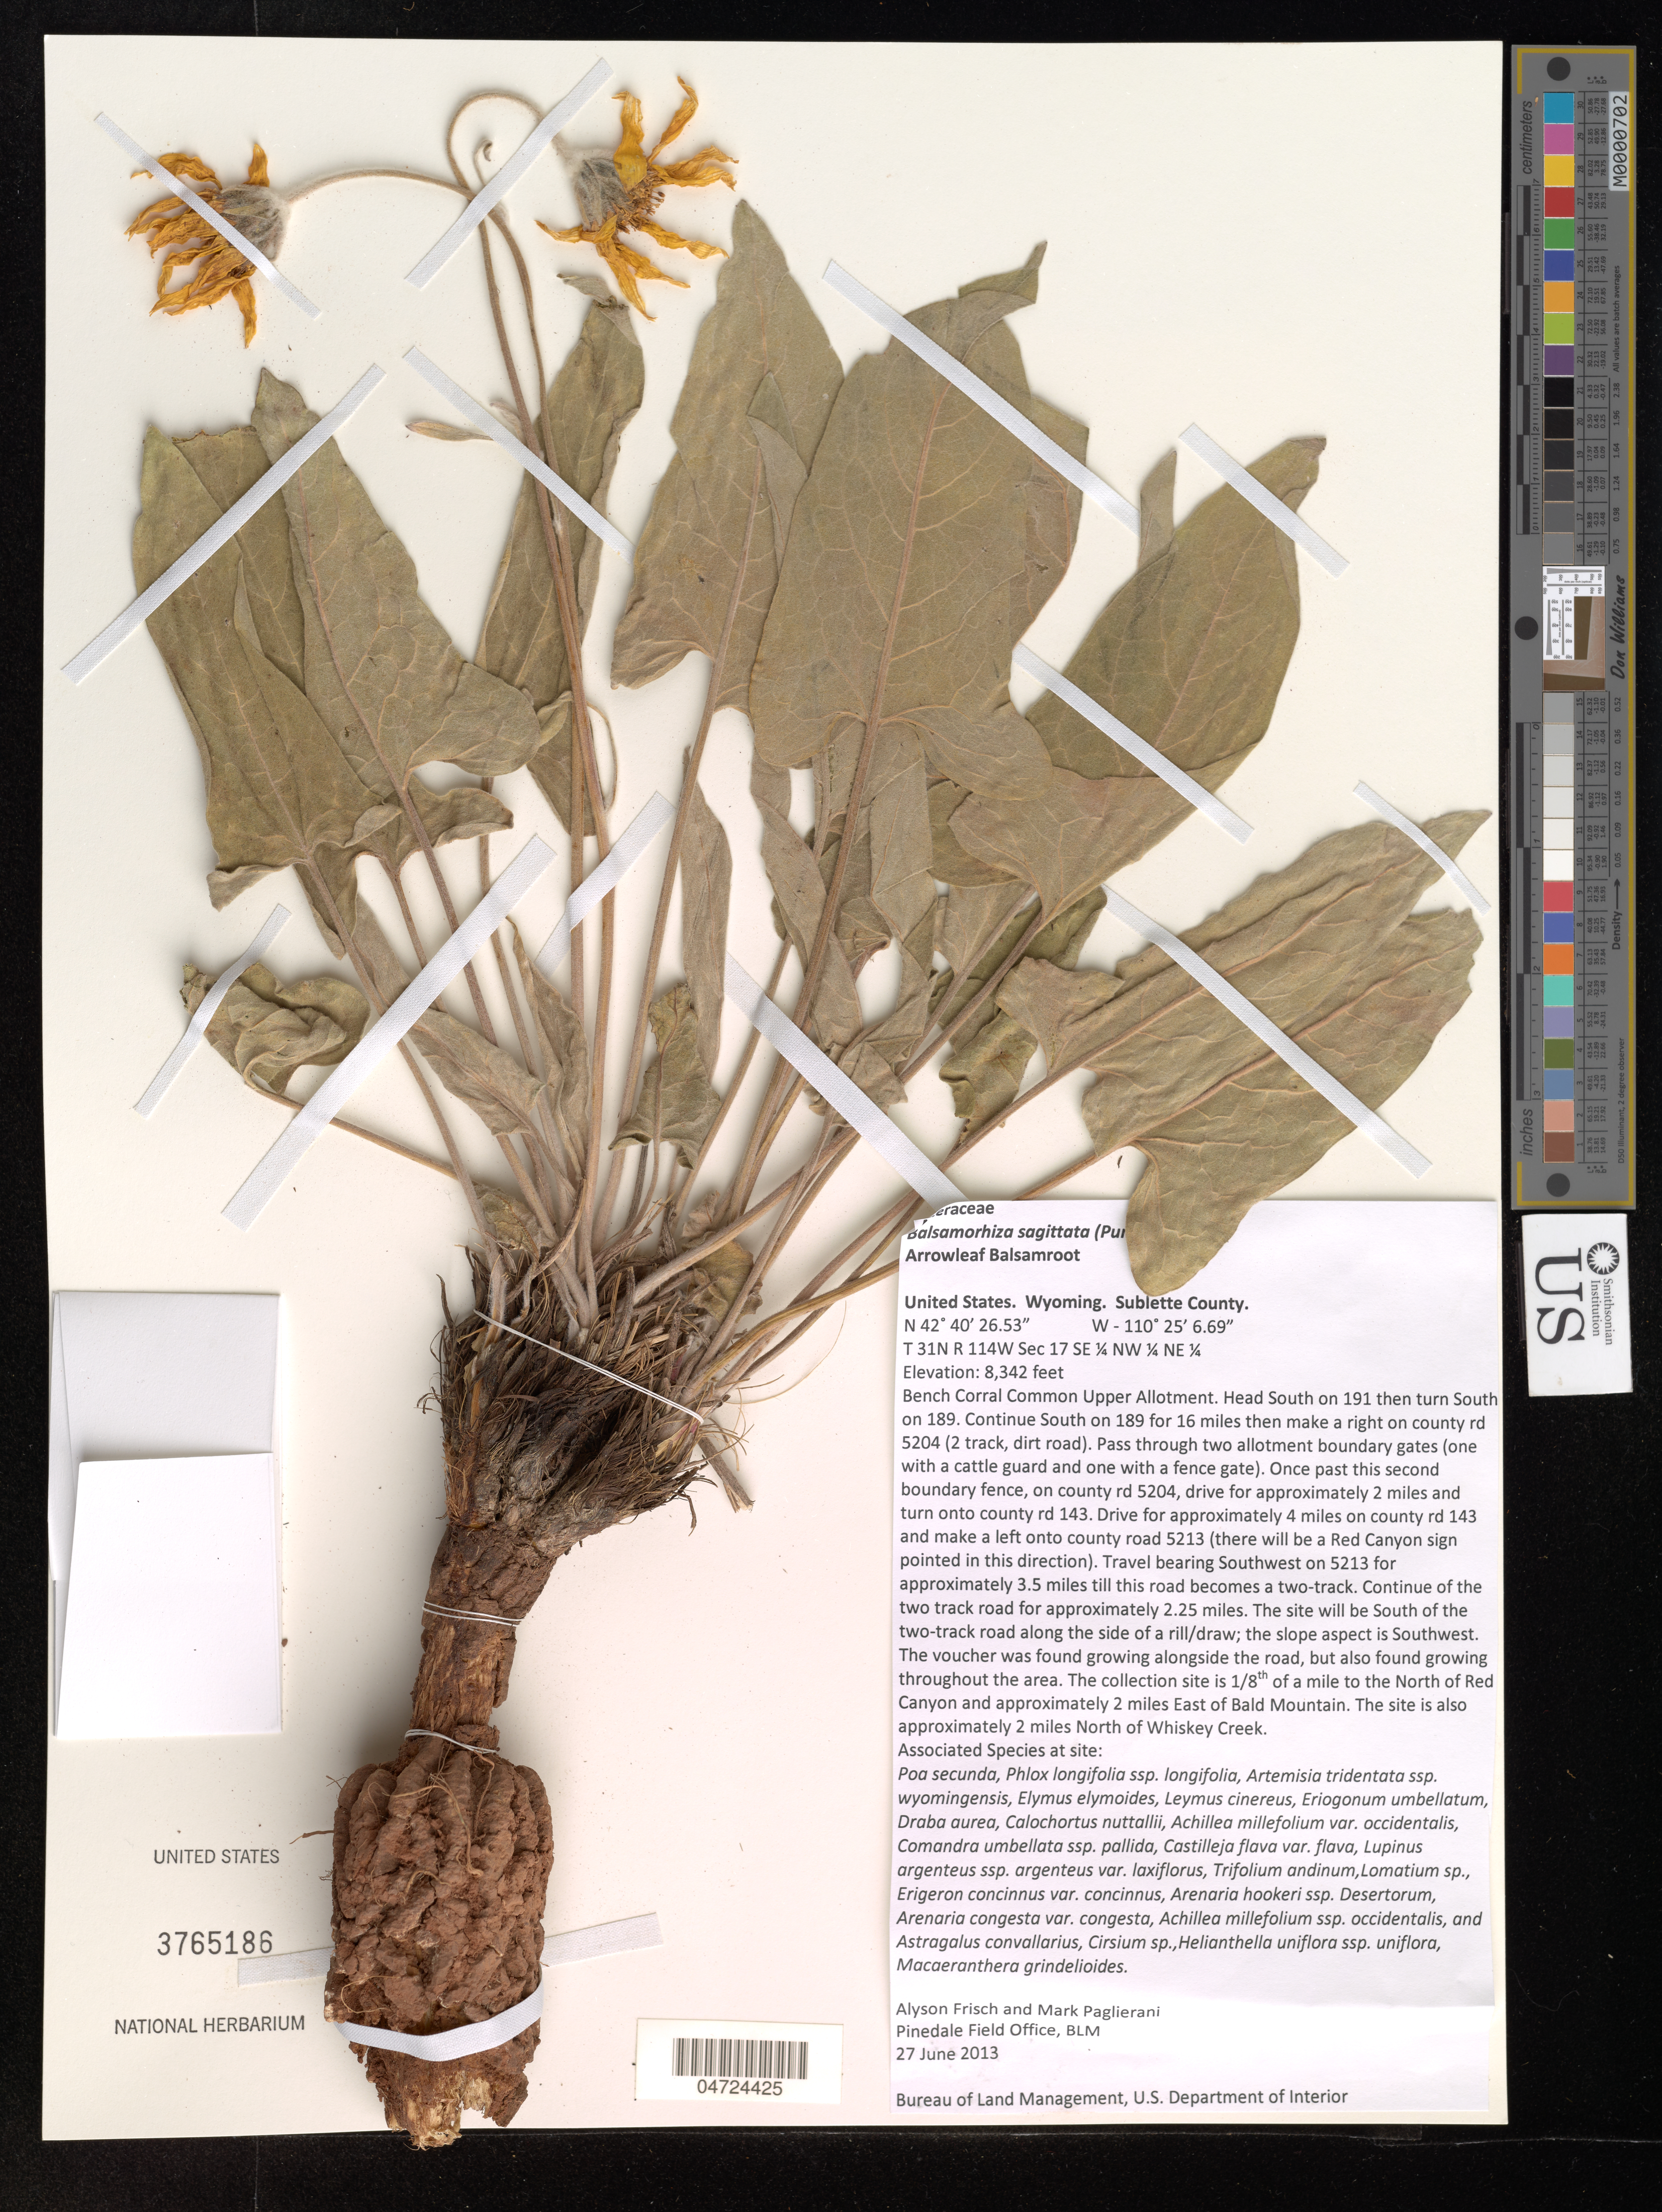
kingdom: Plantae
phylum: Tracheophyta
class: Magnoliopsida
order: Asterales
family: Asteraceae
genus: Balsamorhiza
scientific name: Balsamorhiza sagittata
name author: (Pursh) Nutt.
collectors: A. Frisch & M. Paglierani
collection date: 2013-06-27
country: United States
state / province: Wyoming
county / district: Sublette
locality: Sublette County. T 31N R 114W Sec 17 SE ¼ NW ¼ NE ¼. Bench Corral Common Upper Allotment. Head South on 191 then turn South on 189. Continue South on 189 for 16 miles then make a right on county rd 5204 (2 track, dirt road). Pass through two allotment boundary gates (one with a cattle guard and one with a fence gate). Once past this second boundary fence, on county rd 5204, drive for approximately 2 miles and turn onto county rd 143. Drive for approximately 4 miles on county rd 143 and make a left onto county road 5213 (there will be a Red Canyon sign pointed in this direction). Travel bearing Southwest on 5213 for approximately 3.5 miles till this road becomes a two-track. Continue of the two track road for approximately 2.25 miles. The site will be South of the two-track road along the side of a rill/draw; the slope aspect is Southwest. The voucher was found growing alongside the road, bus also found growing throughout the area. The collection site is 1/8th of a mile to the North of Red Canyon and approximately 2 miles East of Bald Mountain. The site is also approximately 2 miles North of Whiskey Creek.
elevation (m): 2543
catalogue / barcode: US 3765186